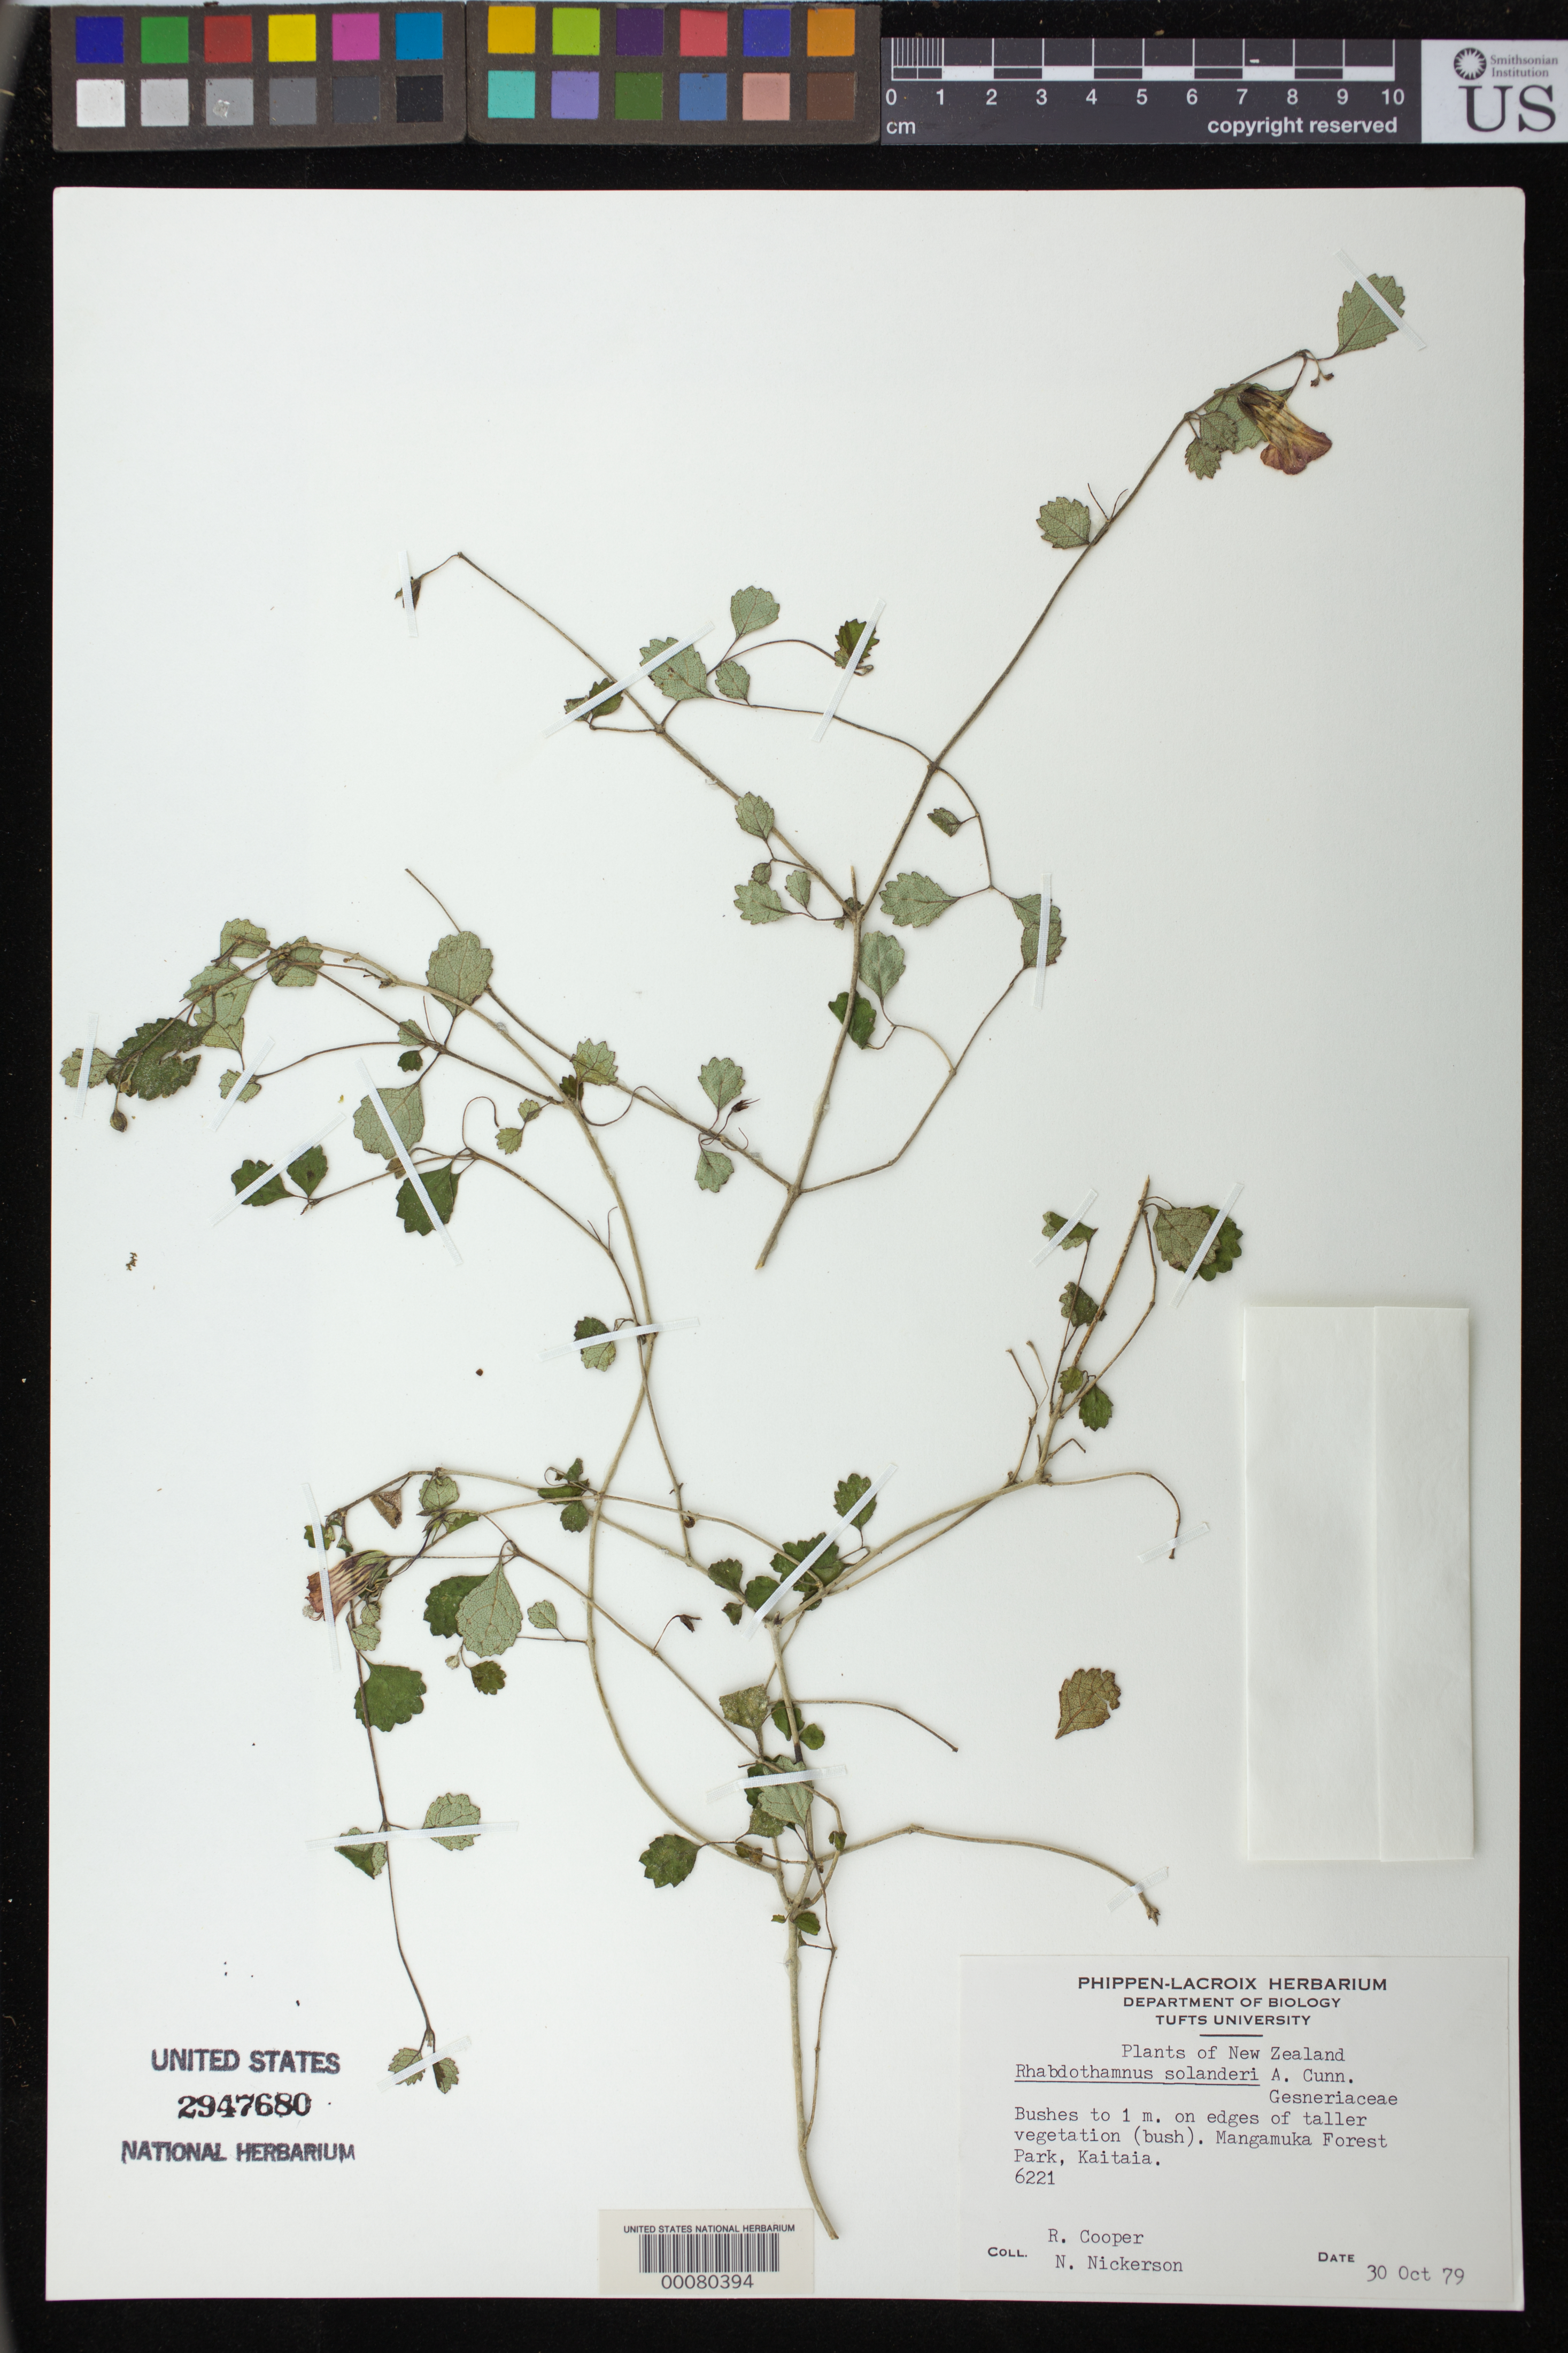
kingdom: Plantae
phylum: Tracheophyta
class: Magnoliopsida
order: Lamiales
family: Gesneriaceae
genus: Rhabdothamnus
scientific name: Rhabdothamnus solandri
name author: A. Cunn.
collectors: R. Cooper & N. Nickerson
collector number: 6221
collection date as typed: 30 Oct 1979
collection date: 1979-10-30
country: New Zealand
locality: Mangamuka forest park, kaitaia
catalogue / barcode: US 2947680